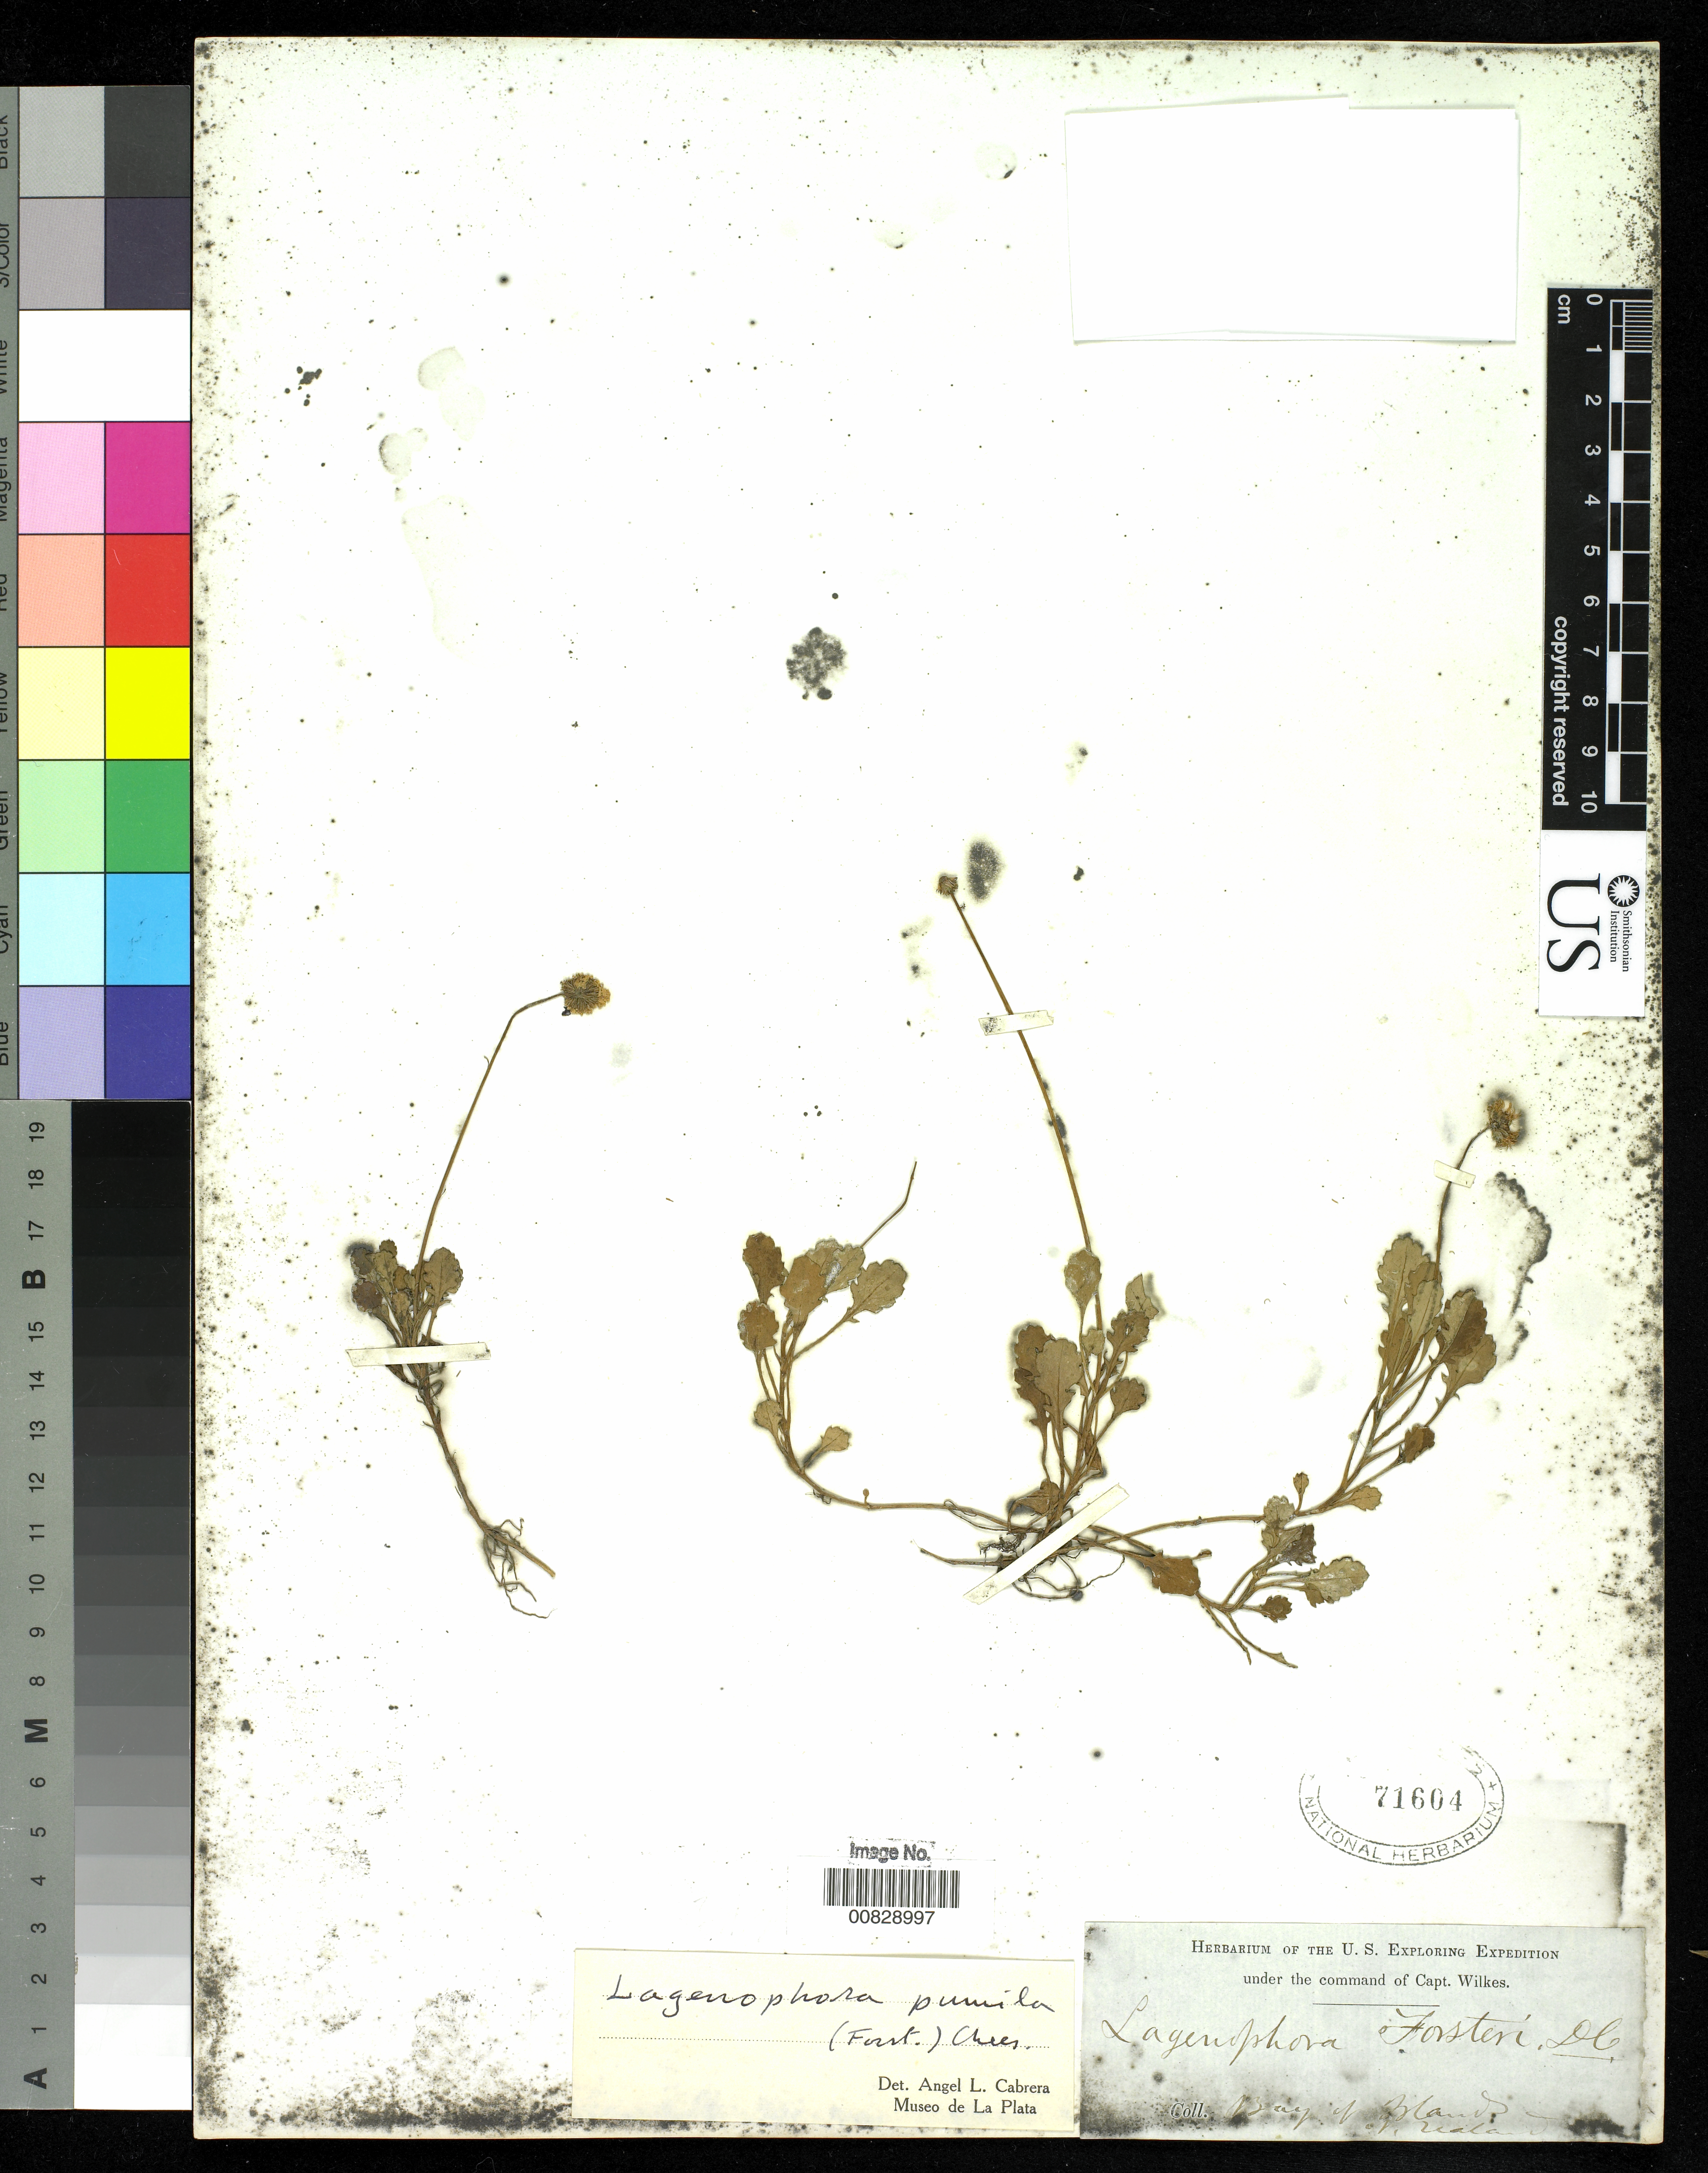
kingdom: Plantae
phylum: Tracheophyta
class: Magnoliopsida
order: Asterales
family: Asteraceae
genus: Lagenophora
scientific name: Lagenophora pumila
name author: (G. Forst.) Cheeseman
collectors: Wilkes Explor. Exped.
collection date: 1838/1842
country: New Zealand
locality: Bay of Islands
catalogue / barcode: US 71604